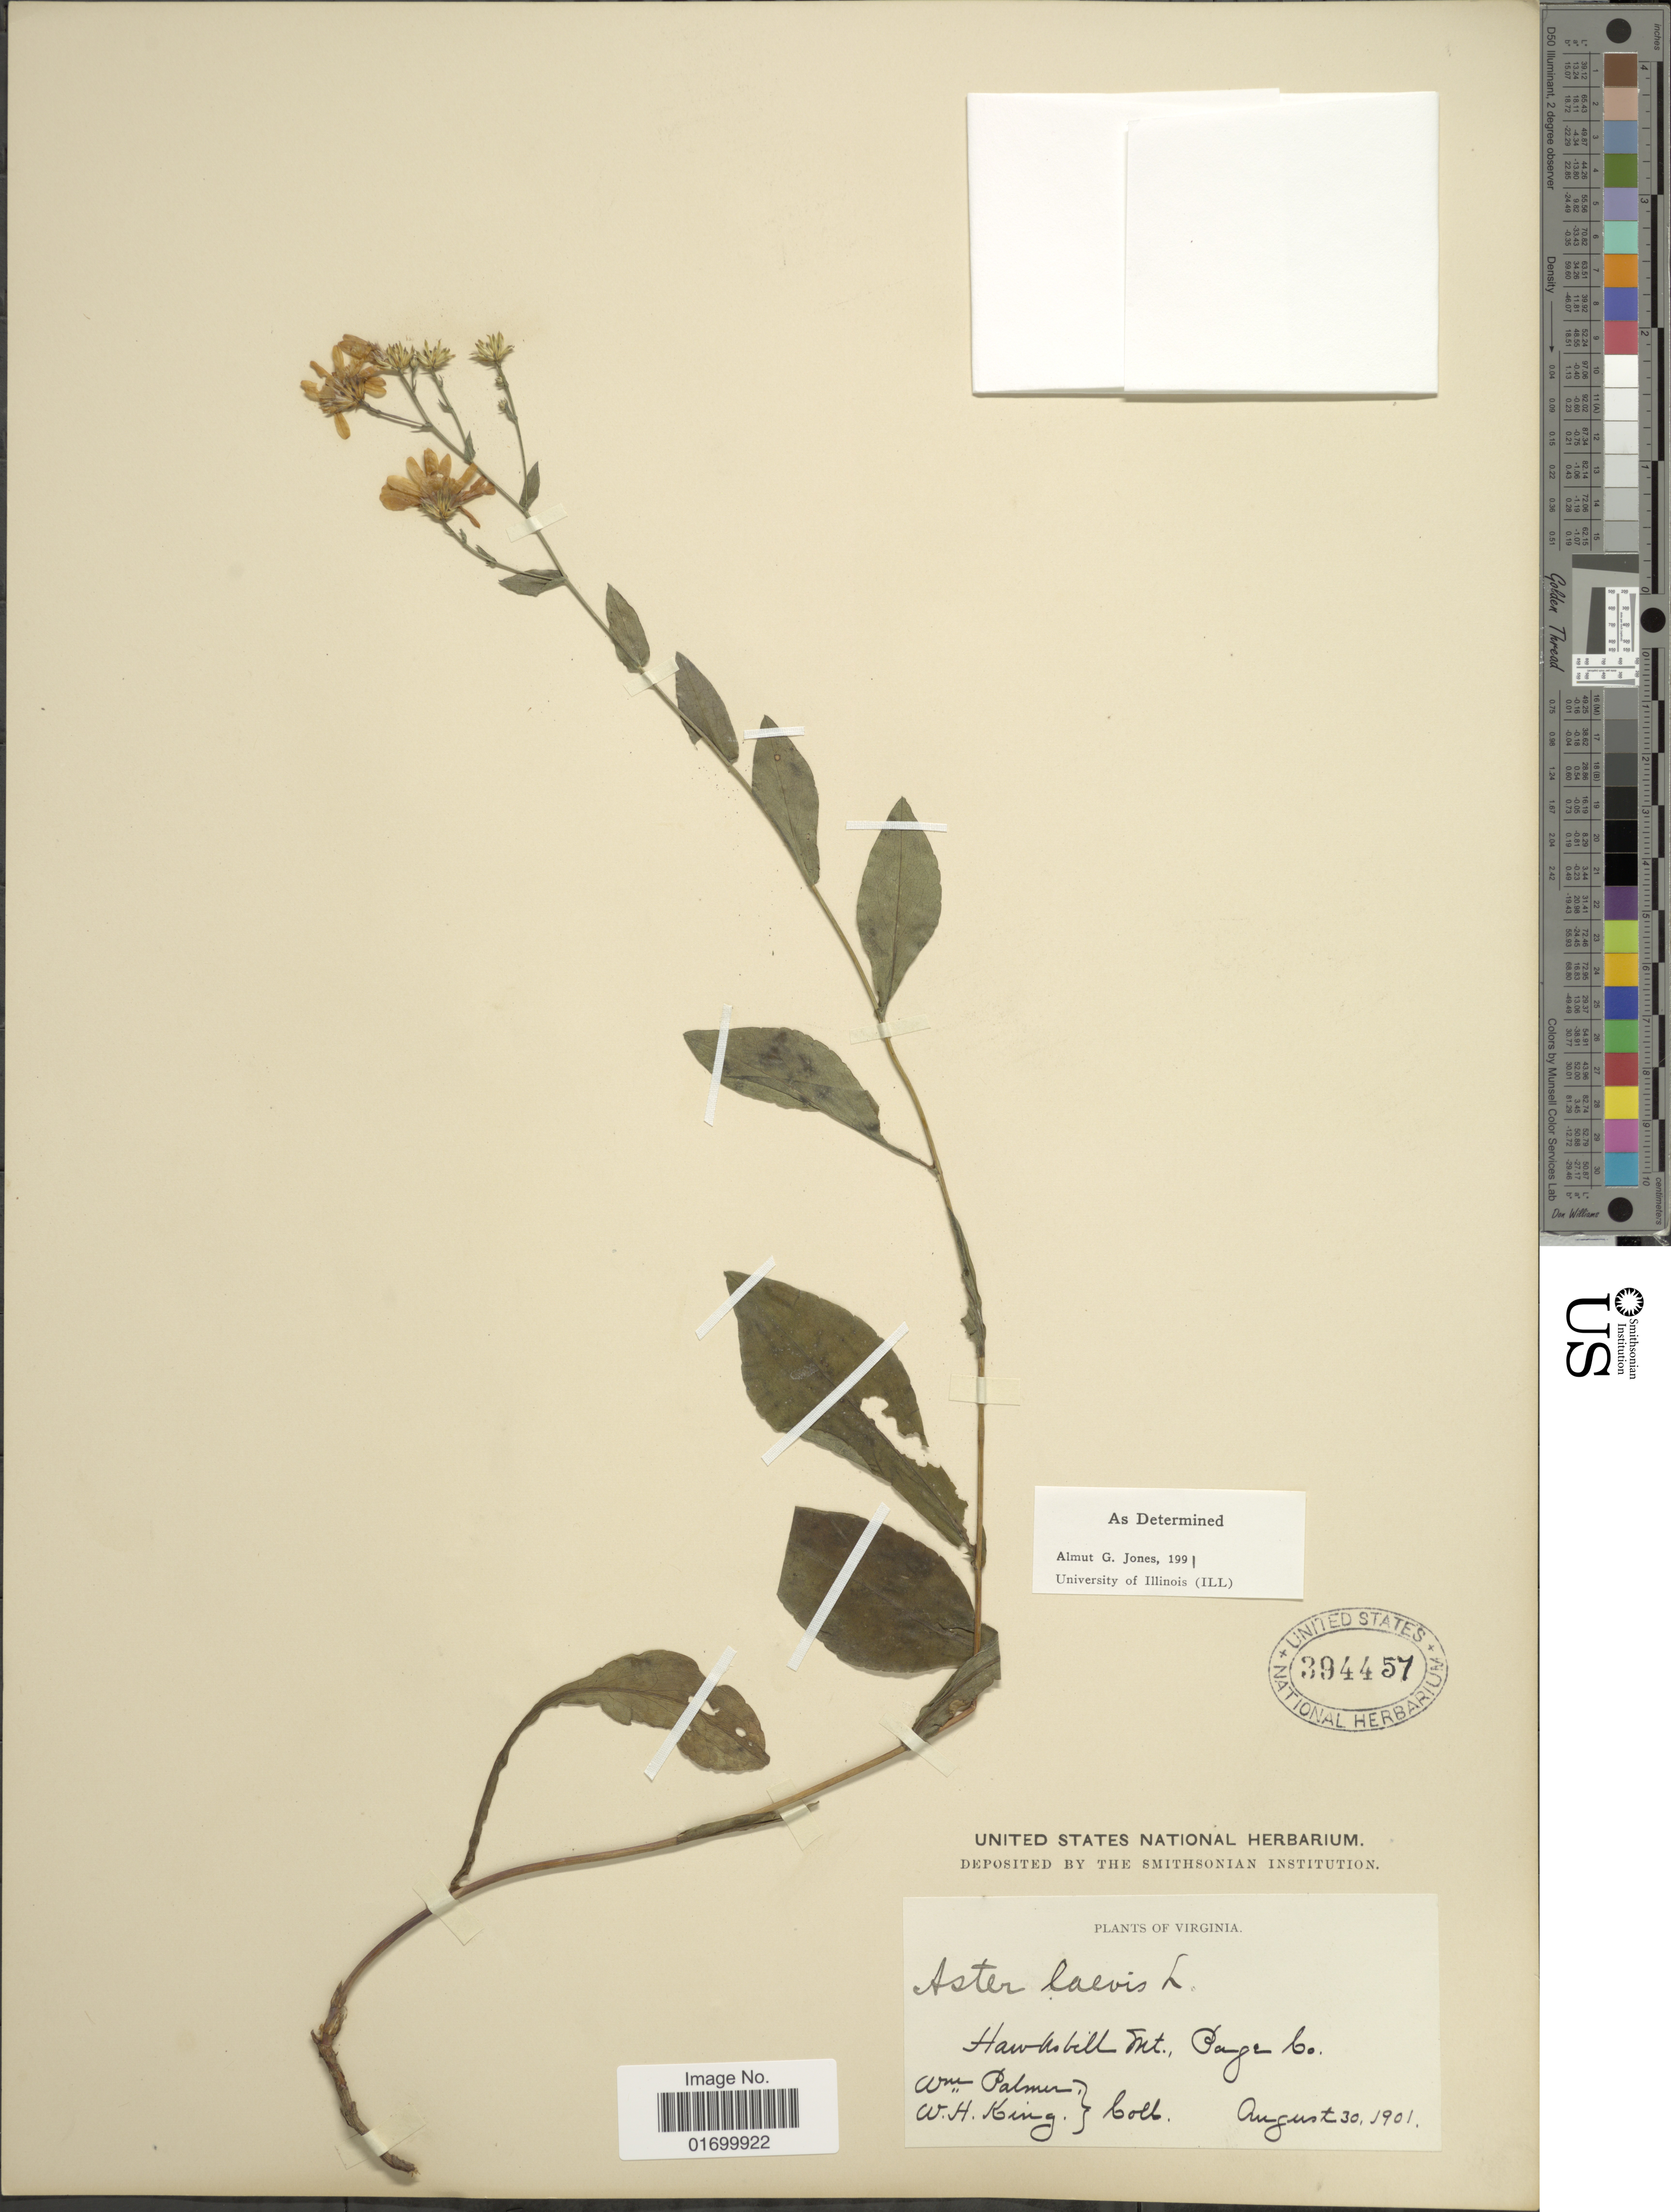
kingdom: Plantae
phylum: Tracheophyta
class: Magnoliopsida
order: Asterales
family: Asteraceae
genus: Symphyotrichum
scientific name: Symphyotrichum laeve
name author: (L.) Á. Löve & D. Löve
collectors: W. Palmer & W. H. King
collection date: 1901-08-30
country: United States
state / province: Virginia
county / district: Page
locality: Hawksbill Mt.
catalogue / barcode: US 394457